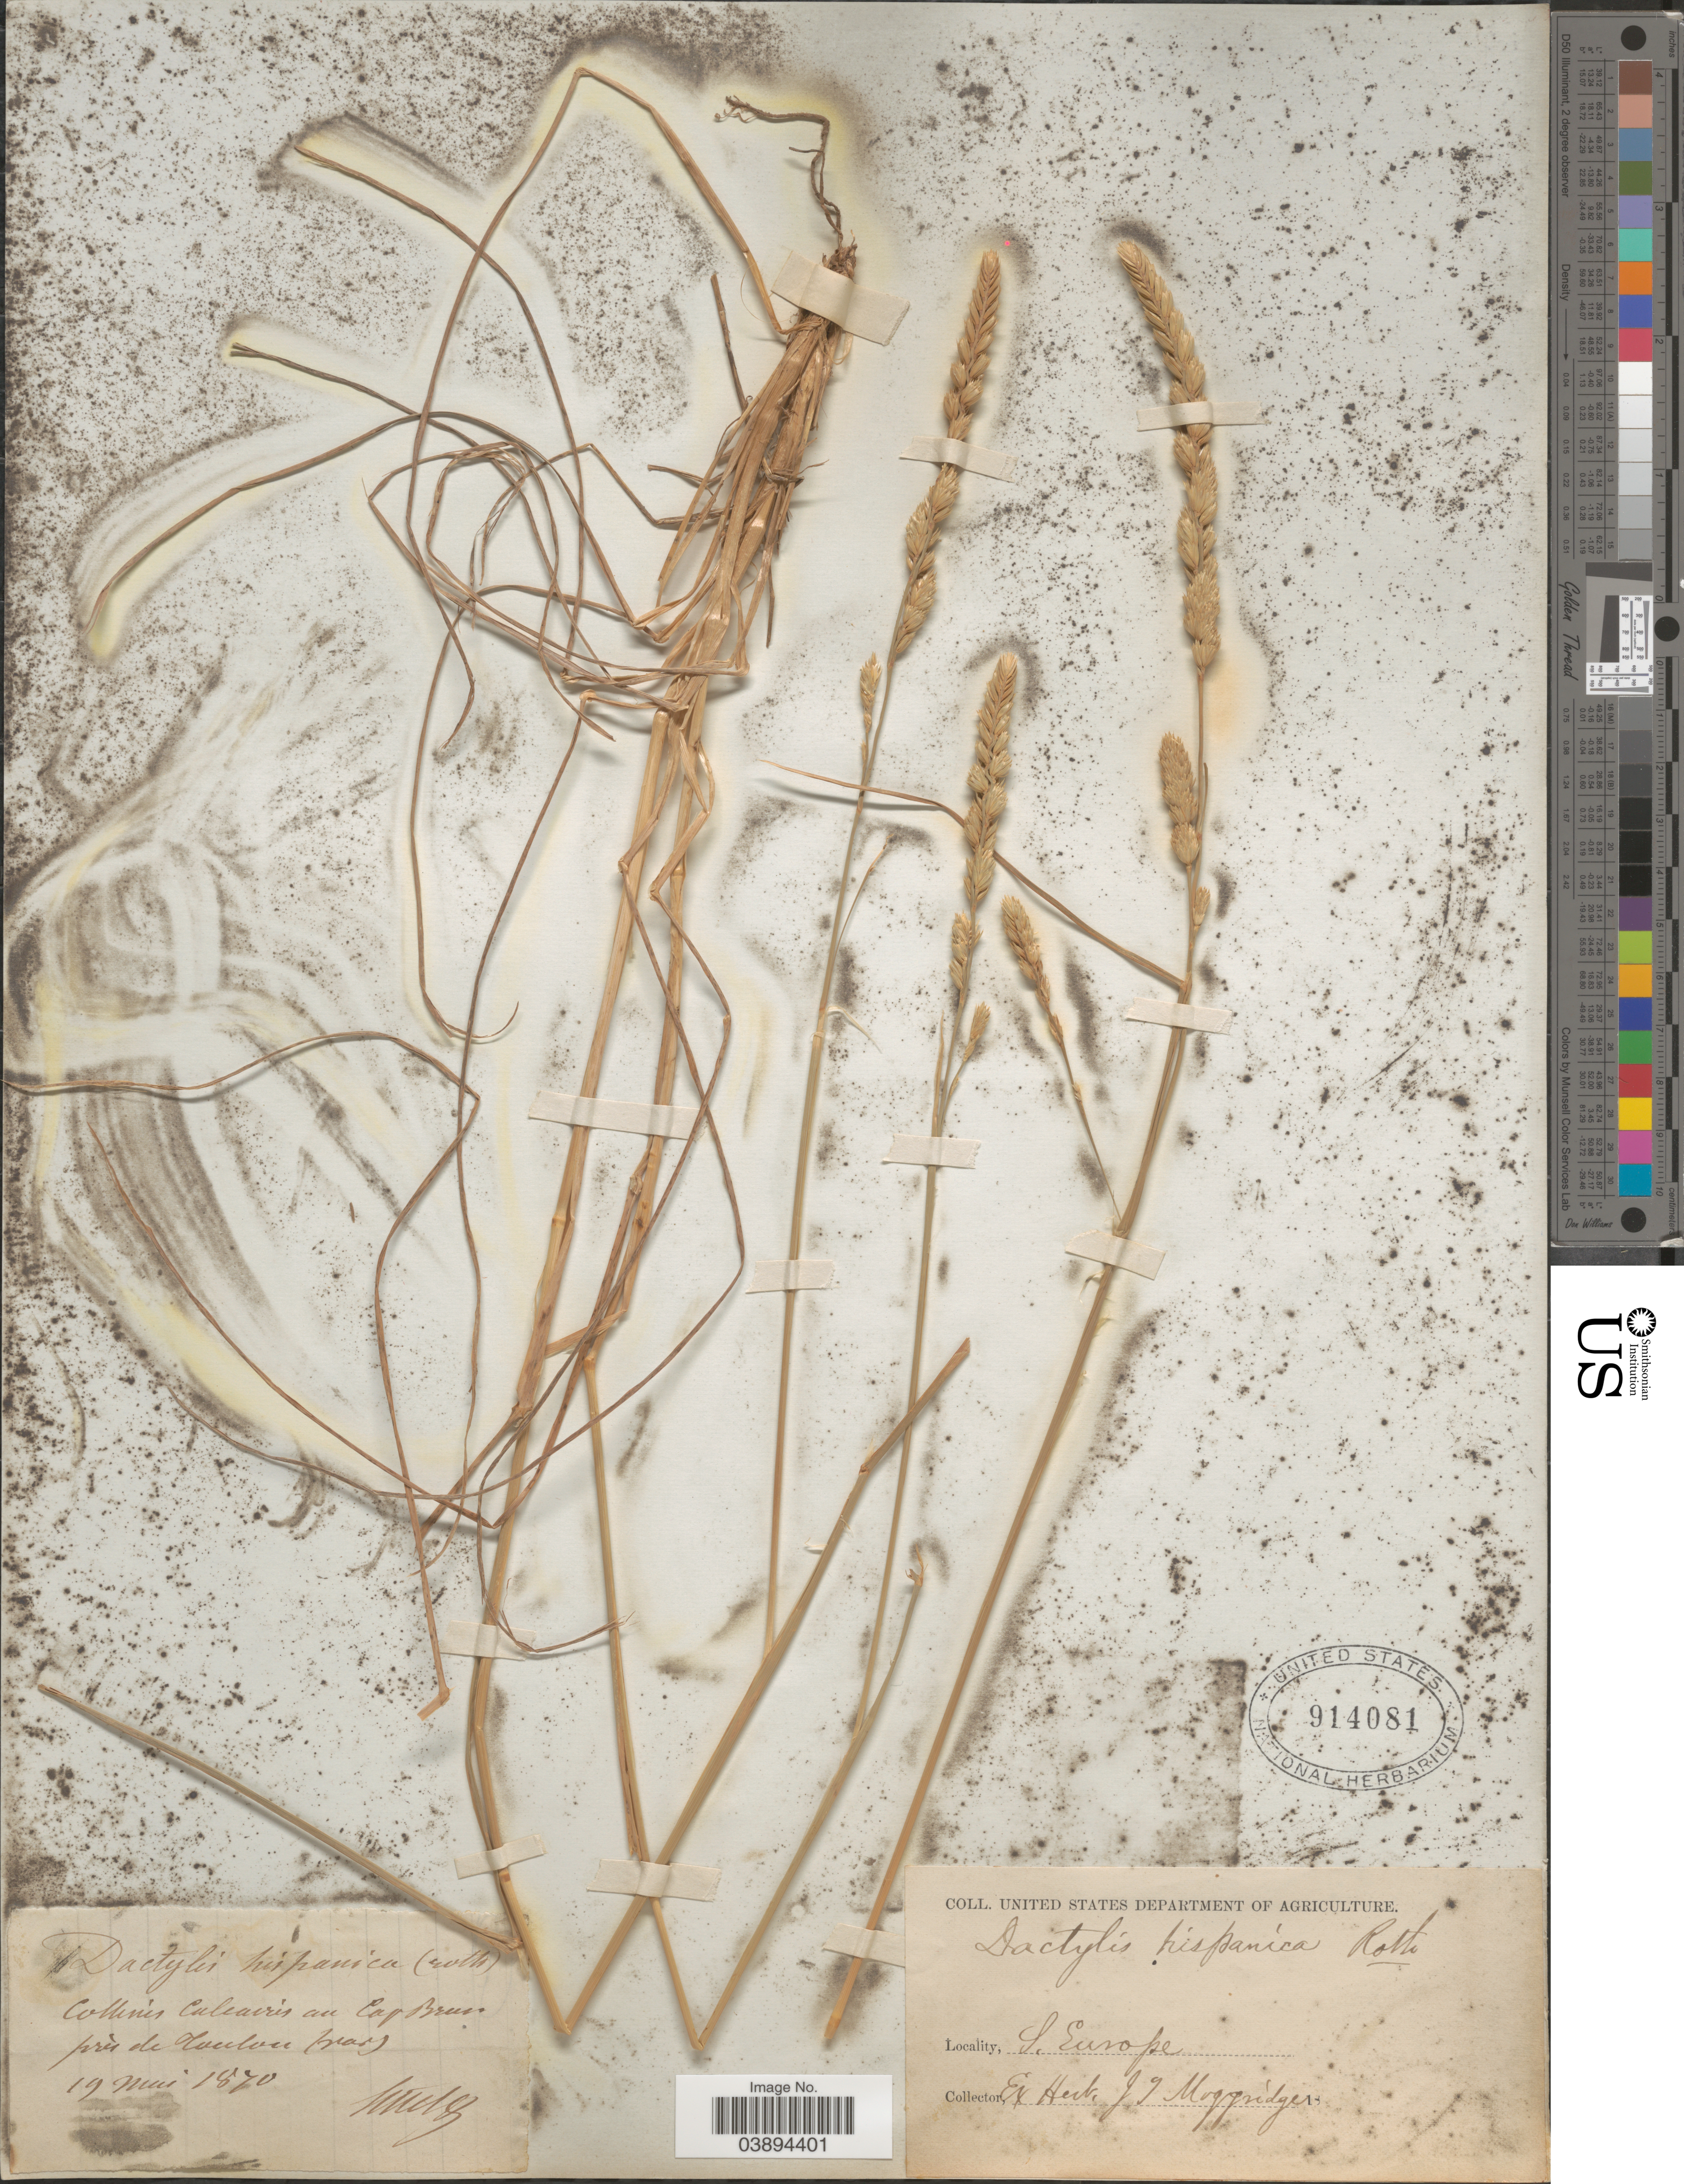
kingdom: Plantae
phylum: Tracheophyta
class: Liliopsida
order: Poales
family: Poaceae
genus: Dactylis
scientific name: Dactylis glomerata subsp. hispanica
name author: (Roth) Nyman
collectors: ex herb. J.T. Moggridge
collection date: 1870-05-19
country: France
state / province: Provence-Alpes-Côte d'Azur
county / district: Var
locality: Collinés calcaires au Cap Brun près de Toulon (var). S. Europe.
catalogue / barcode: US 914081